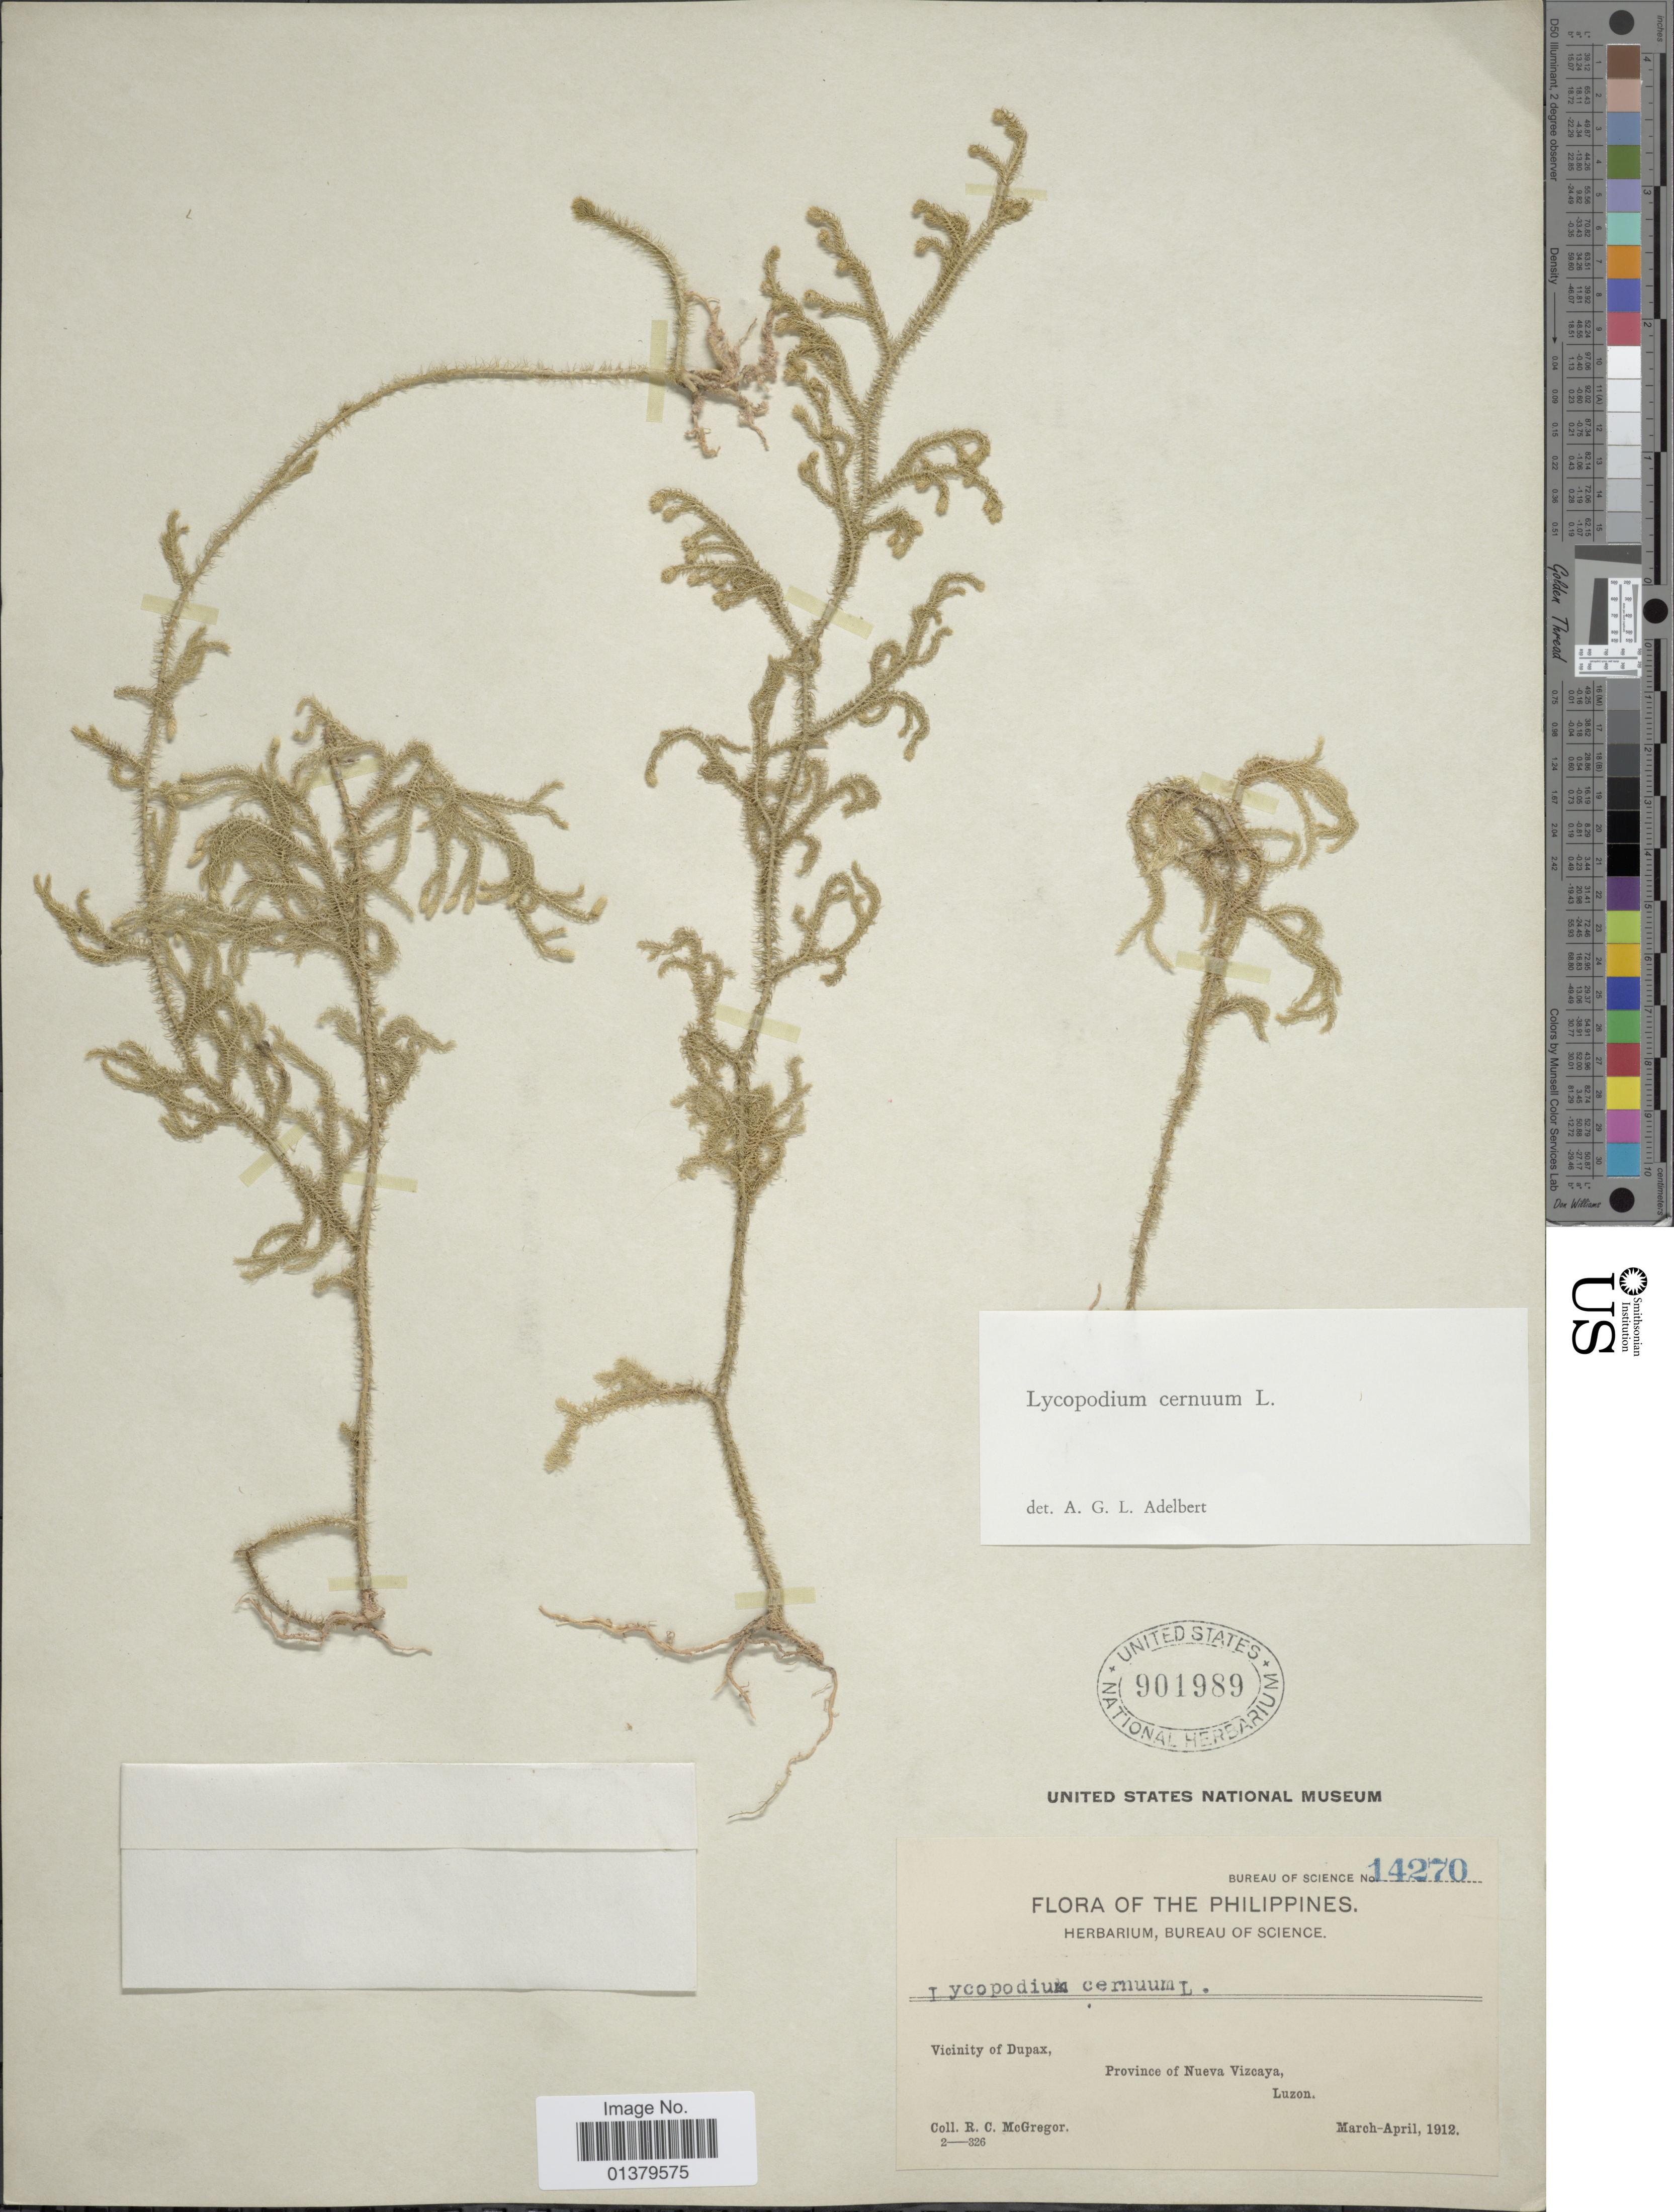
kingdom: Plantae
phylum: Tracheophyta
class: Lycopodiopsida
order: Lycopodiales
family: Lycopodiaceae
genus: Palhinhaea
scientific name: Palhinhaea cernua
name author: (L.) Vasc. & Franco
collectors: R. C. McGregor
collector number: Bureau of Science 14270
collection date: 1912-03/1912-04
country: Philippines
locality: Vicinity of Dupax, Province of Nueva Vizcaya, Luzon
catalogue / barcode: US 901989